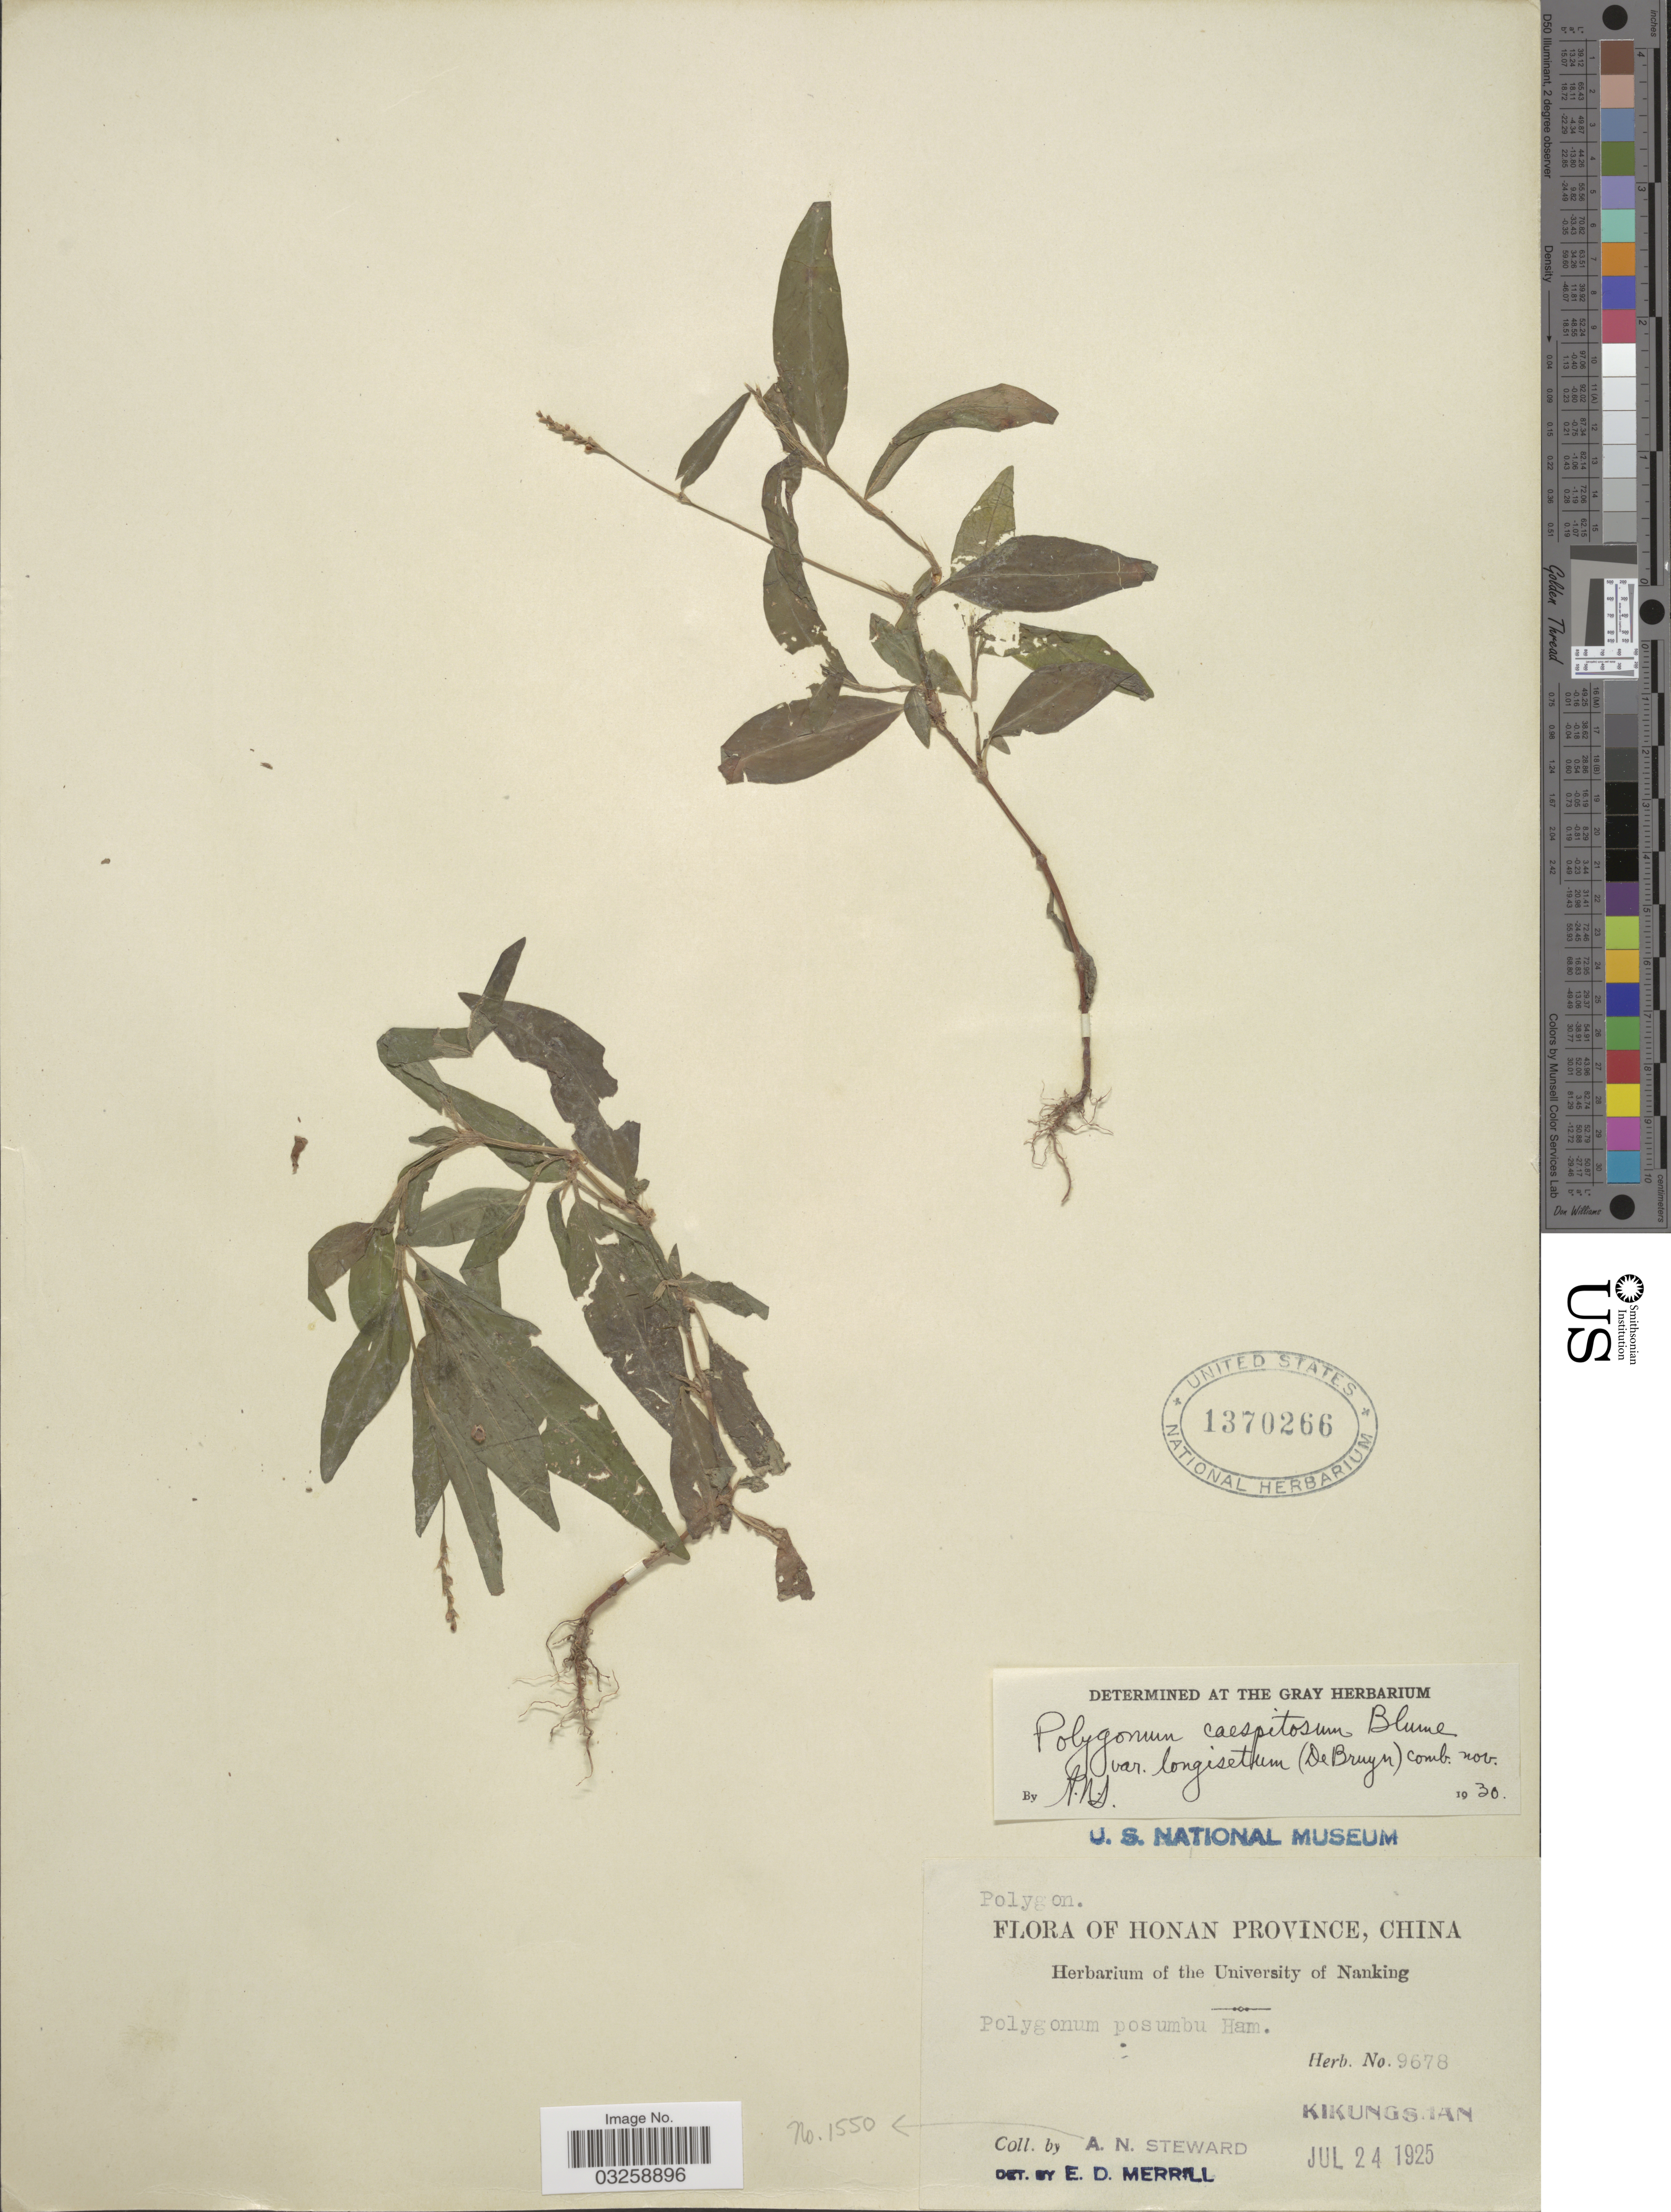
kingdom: Plantae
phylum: Tracheophyta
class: Magnoliopsida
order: Caryophyllales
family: Polygonaceae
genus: Polygonum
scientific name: Polygonum longisetum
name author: Bruijn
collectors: A. N. Steward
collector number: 1550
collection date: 1925-07-24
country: China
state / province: Henan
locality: Honan Province. Kikungshan.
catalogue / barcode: US 1370266